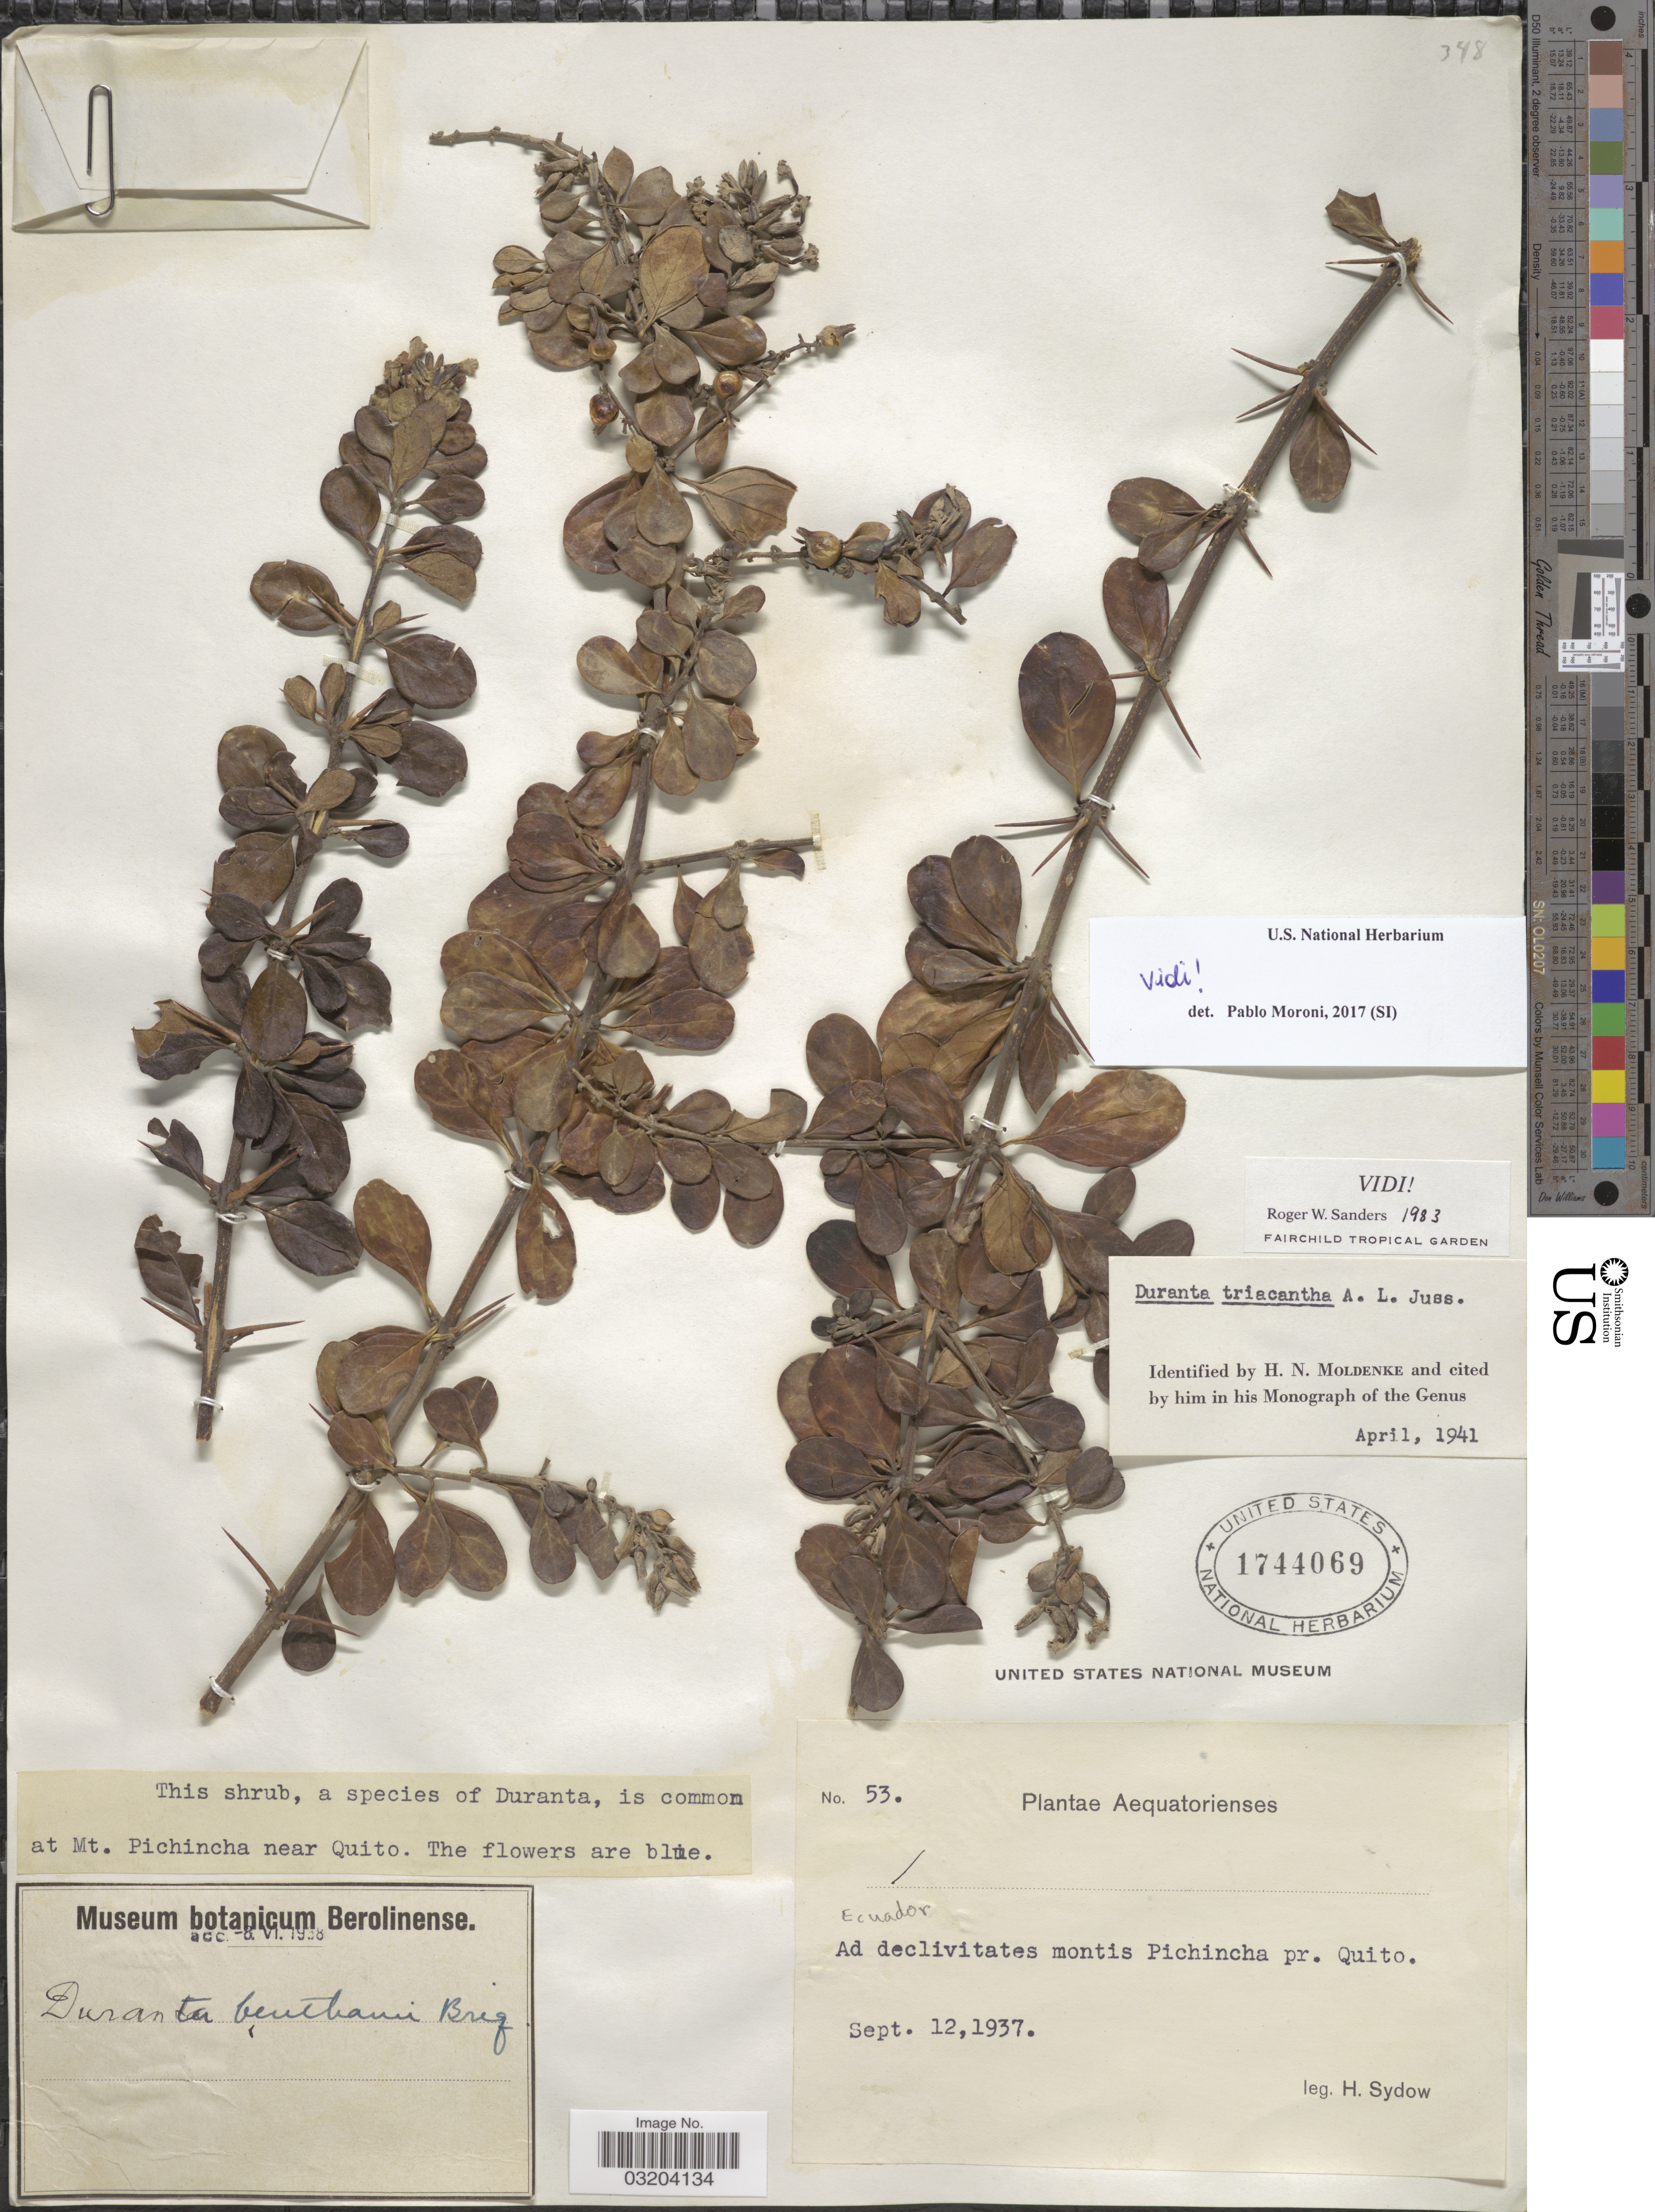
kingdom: Plantae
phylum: Tracheophyta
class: Magnoliopsida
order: Lamiales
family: Verbenaceae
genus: Duranta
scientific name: Duranta triacantha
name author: Juss.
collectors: H. Sydow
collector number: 53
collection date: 1937-09-12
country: Ecuador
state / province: Pichincha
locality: Ad declivitates montis Pichincha pr. Quito.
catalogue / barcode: US 1744069